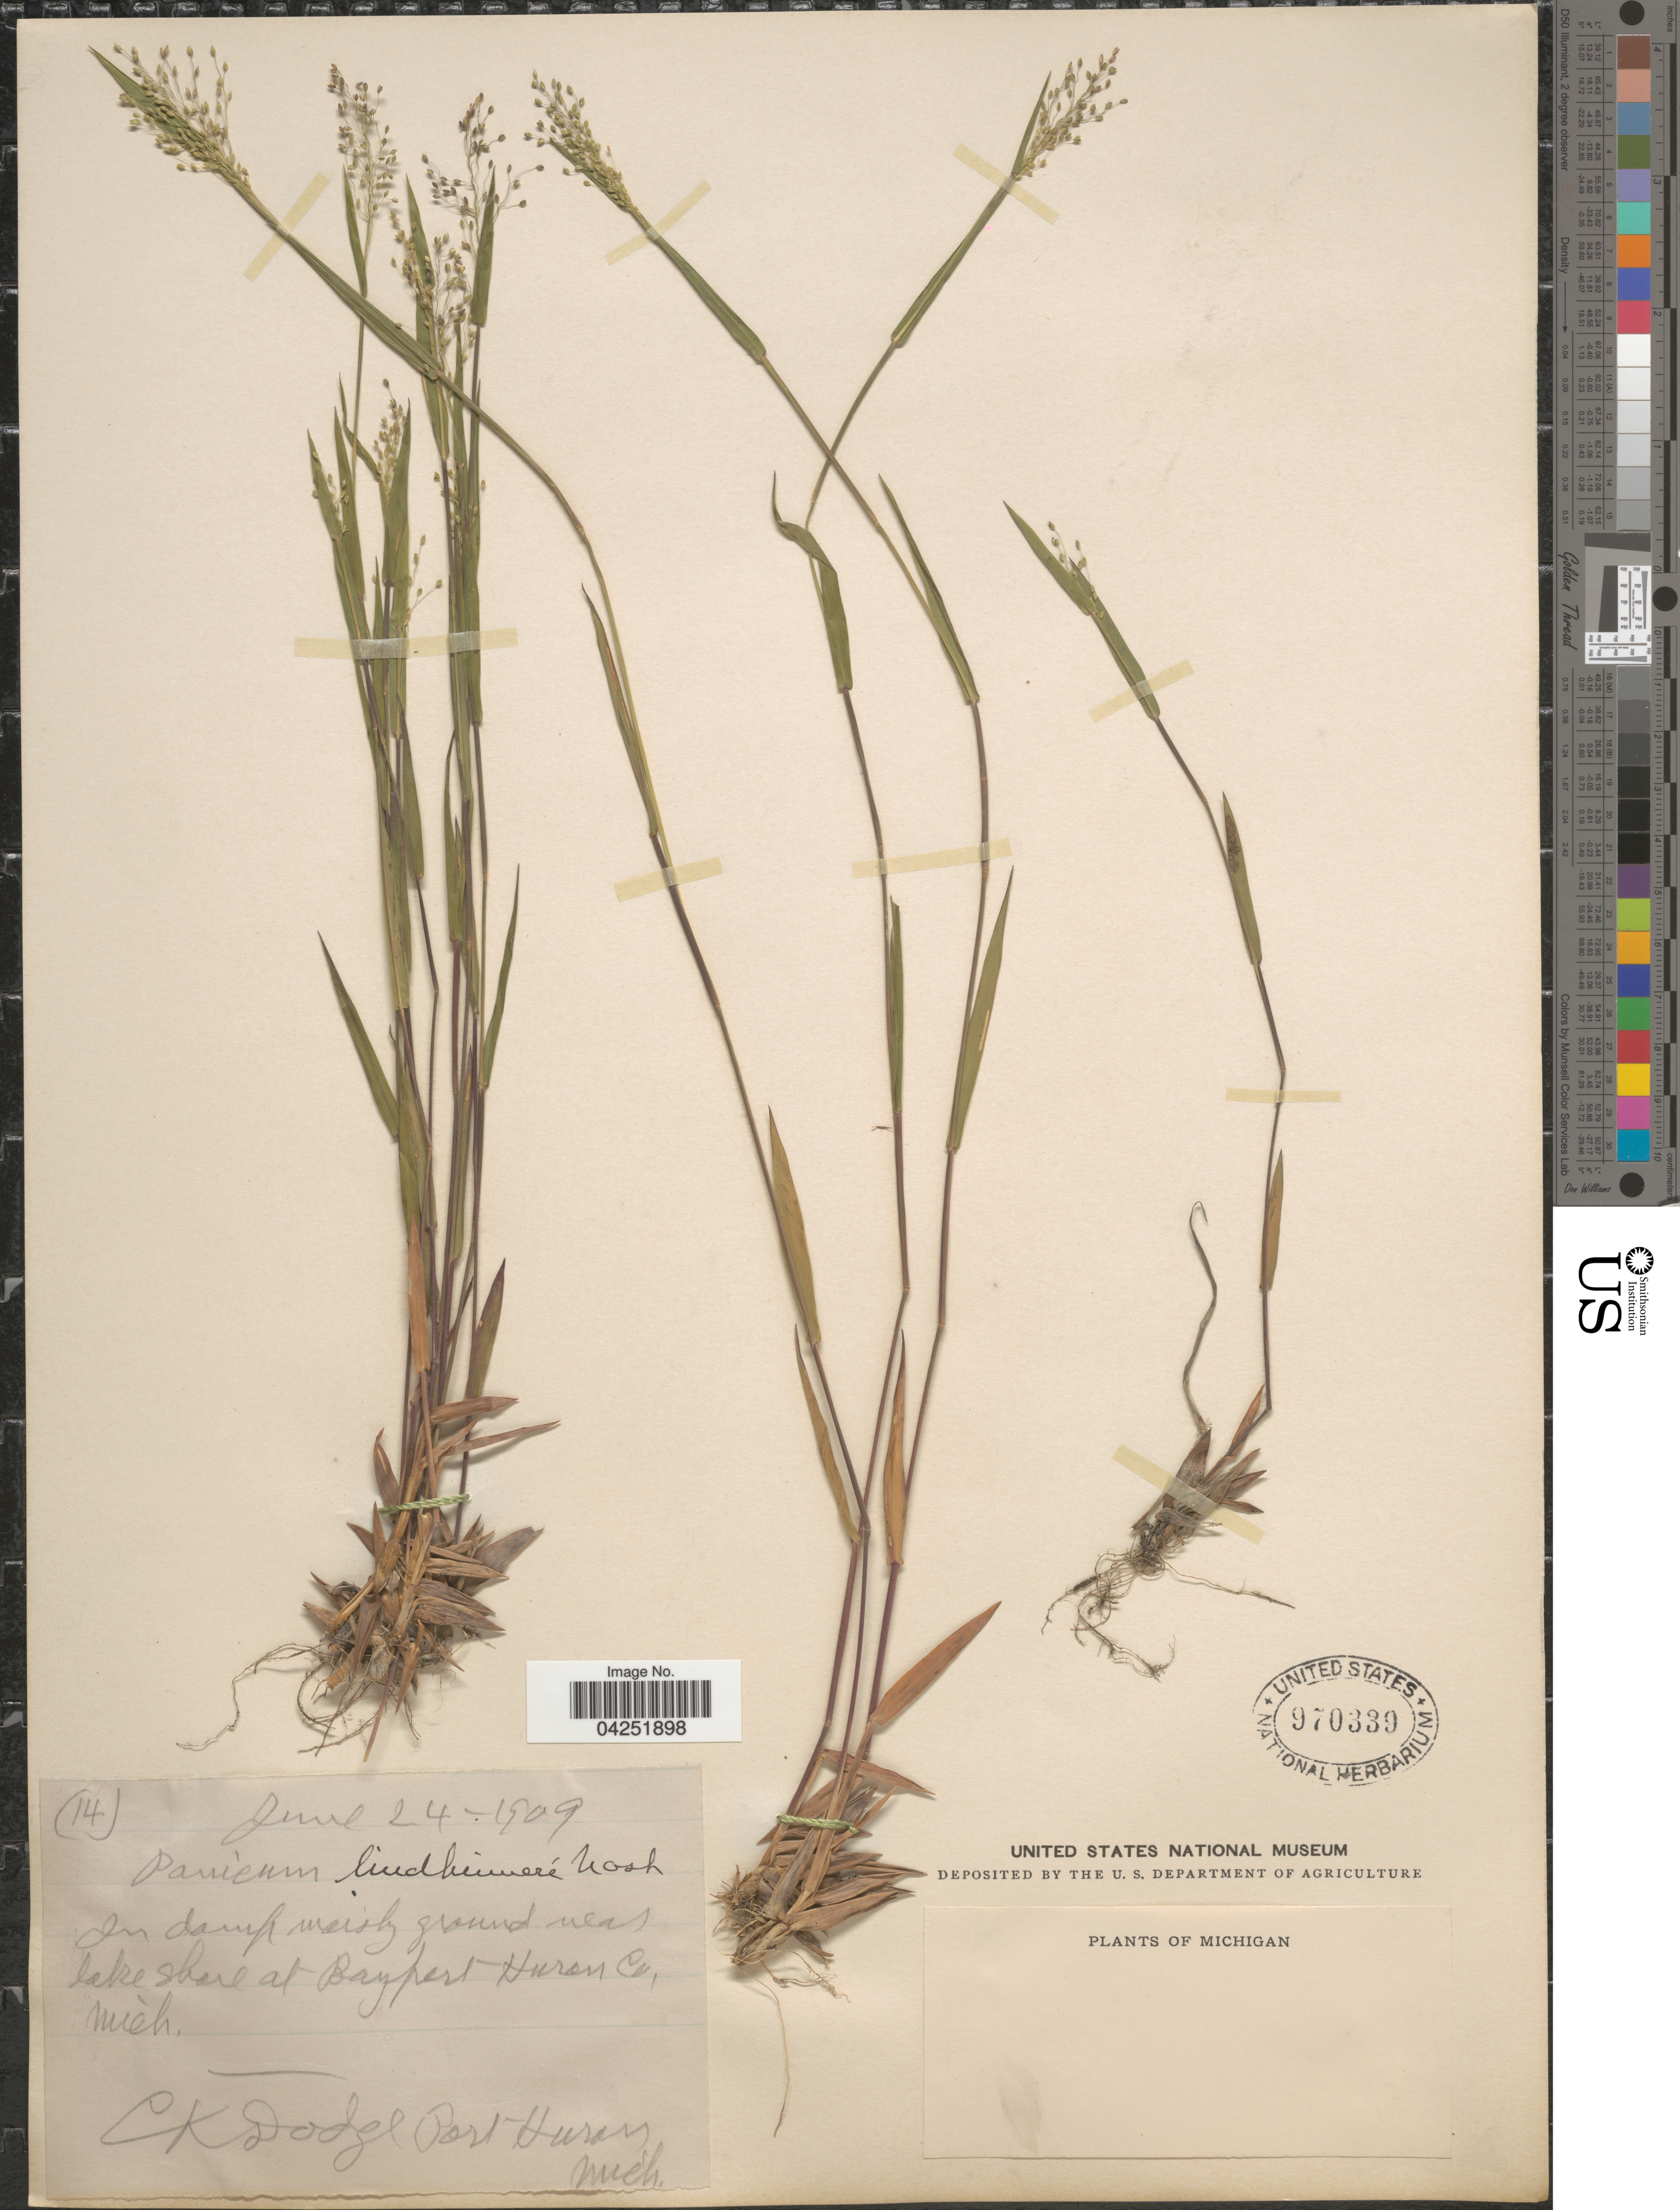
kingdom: Plantae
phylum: Tracheophyta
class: Liliopsida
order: Poales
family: Poaceae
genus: Dichanthelium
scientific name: Dichanthelium acuminatum var. lindheimeri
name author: (Nash) Gould & C.A. Clark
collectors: C. Dodge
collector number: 14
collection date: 1909-06-24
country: United States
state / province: Michigan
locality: In damp moist ground near lake shore at Bayport Huron Co. Port Huron.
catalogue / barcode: US 970339